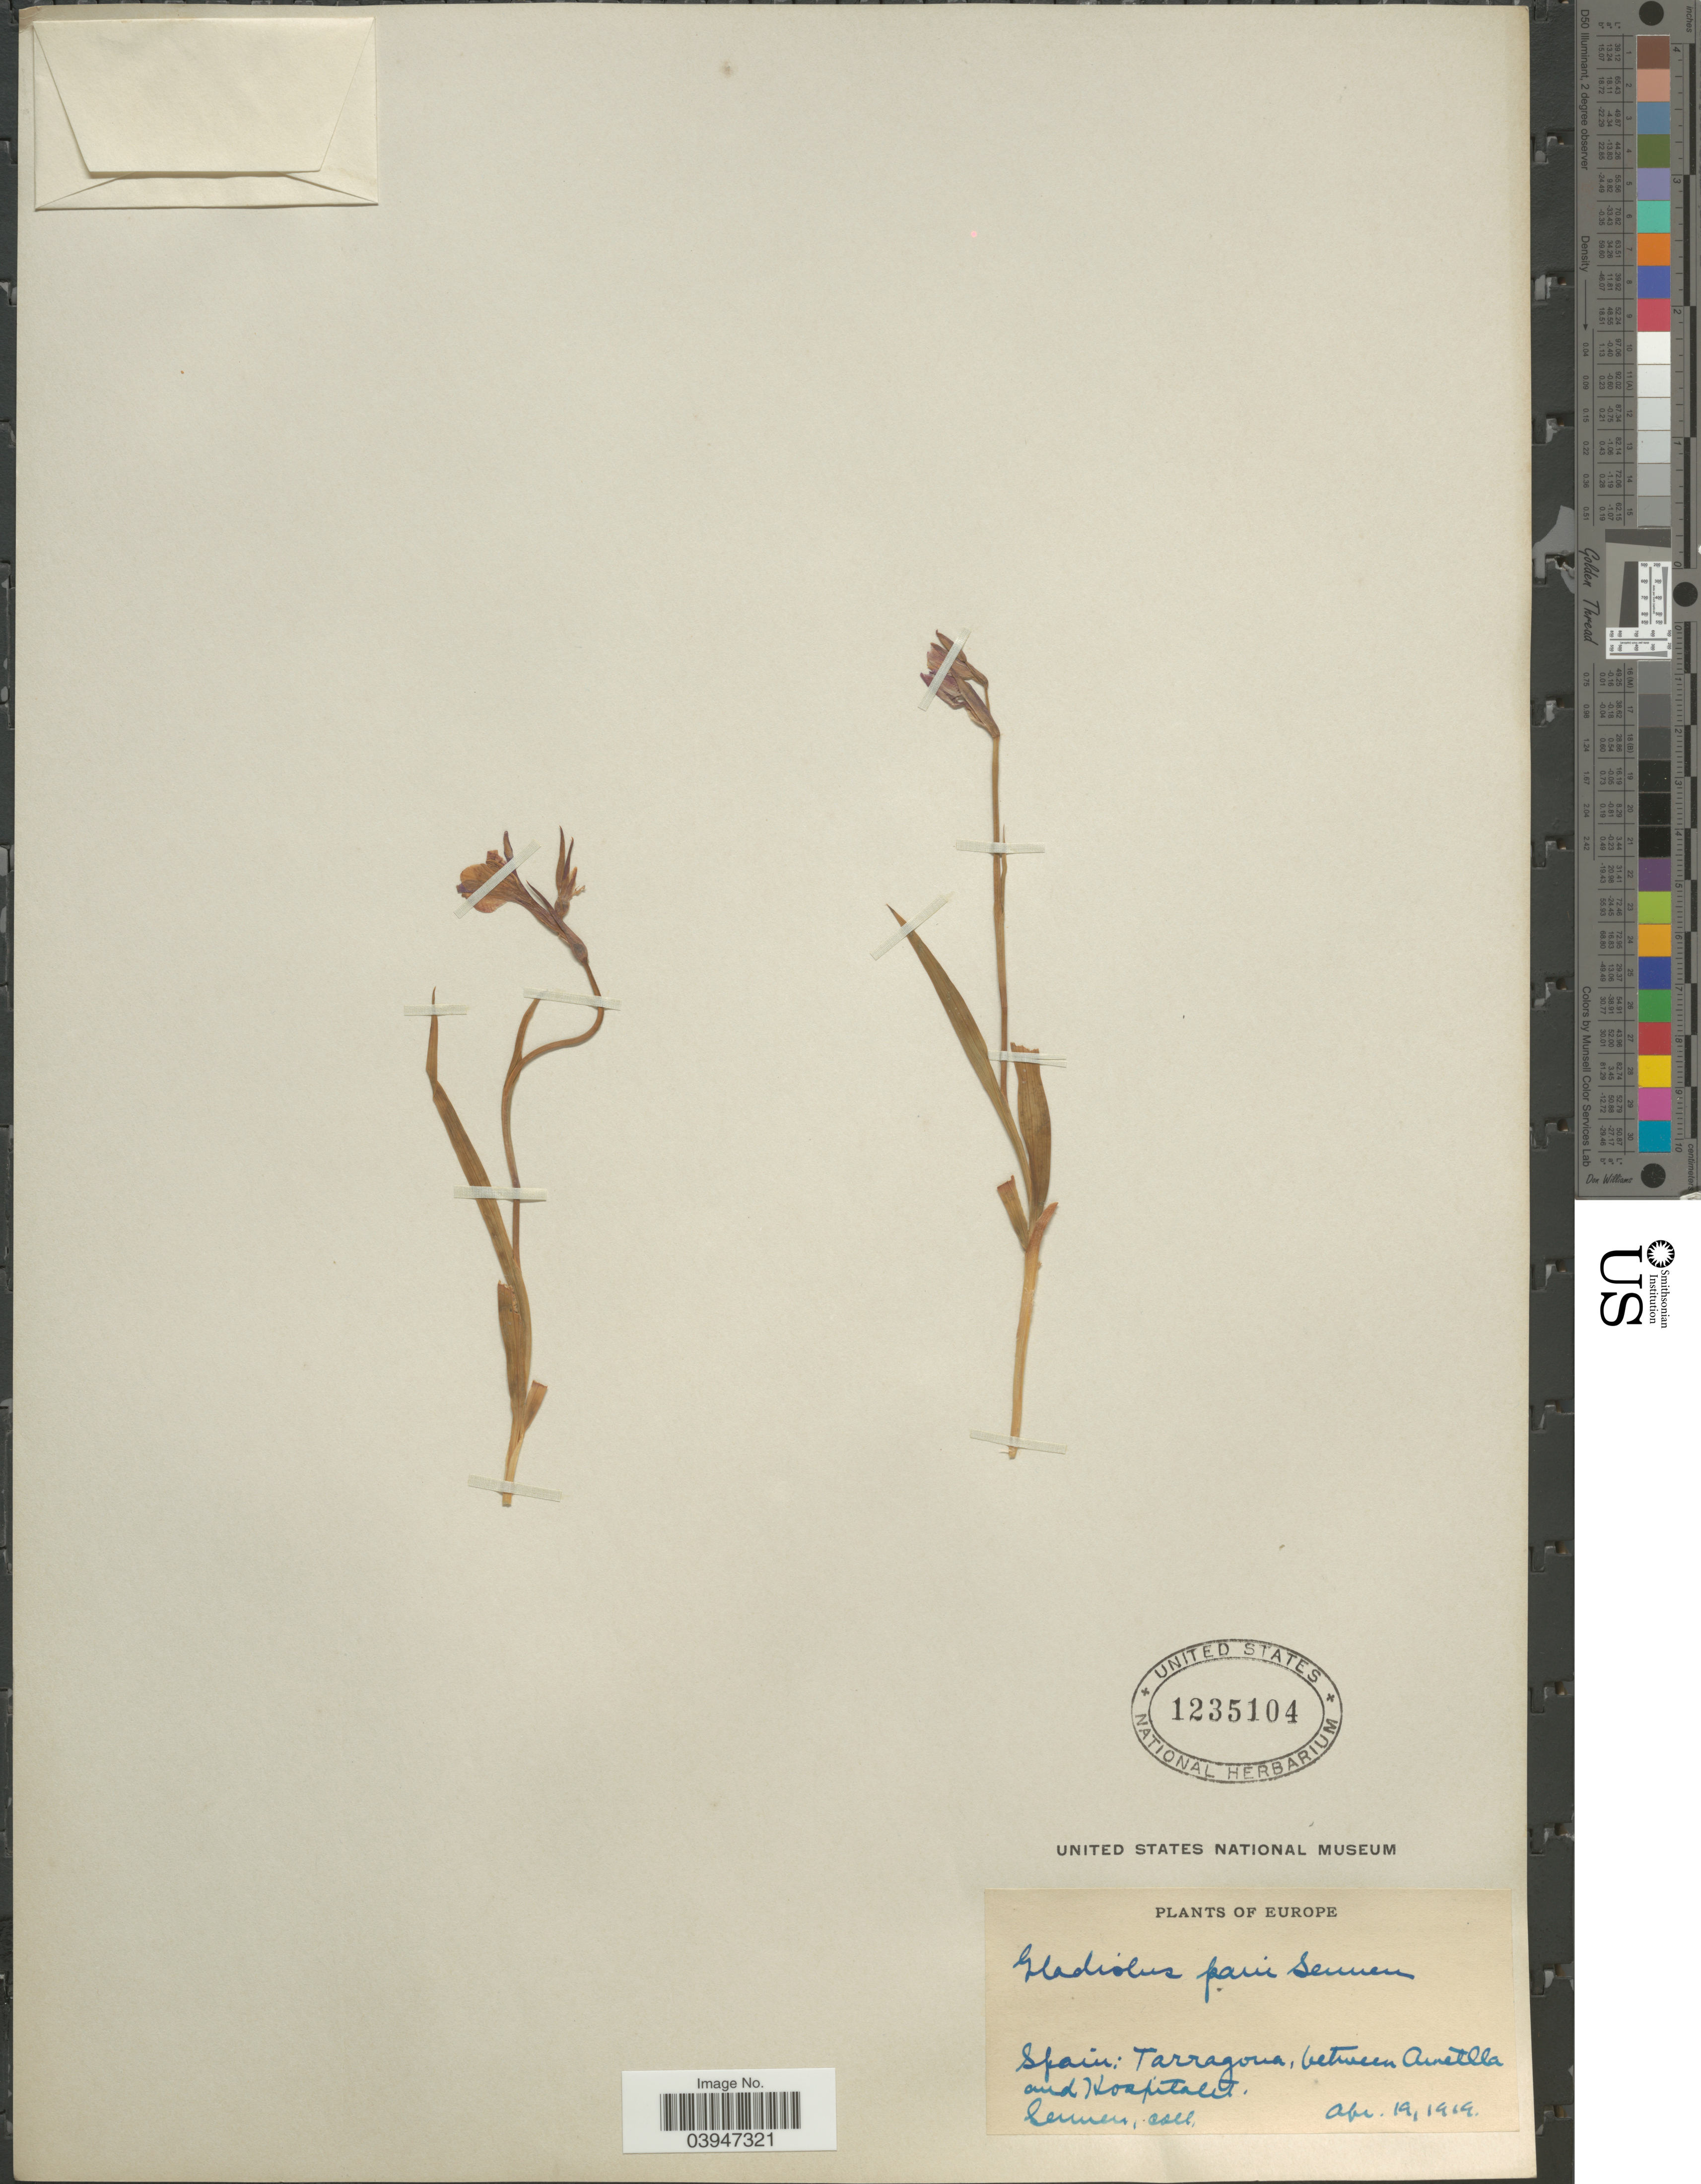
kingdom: Plantae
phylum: Tracheophyta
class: Liliopsida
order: Asparagales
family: Iridaceae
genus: Gladiolus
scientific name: Gladiolus paui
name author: Sennen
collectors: E. Sennen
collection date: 1919-04-19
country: Spain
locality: Tarragona, between Arnedillo and Hospitalet.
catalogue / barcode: US 1235104